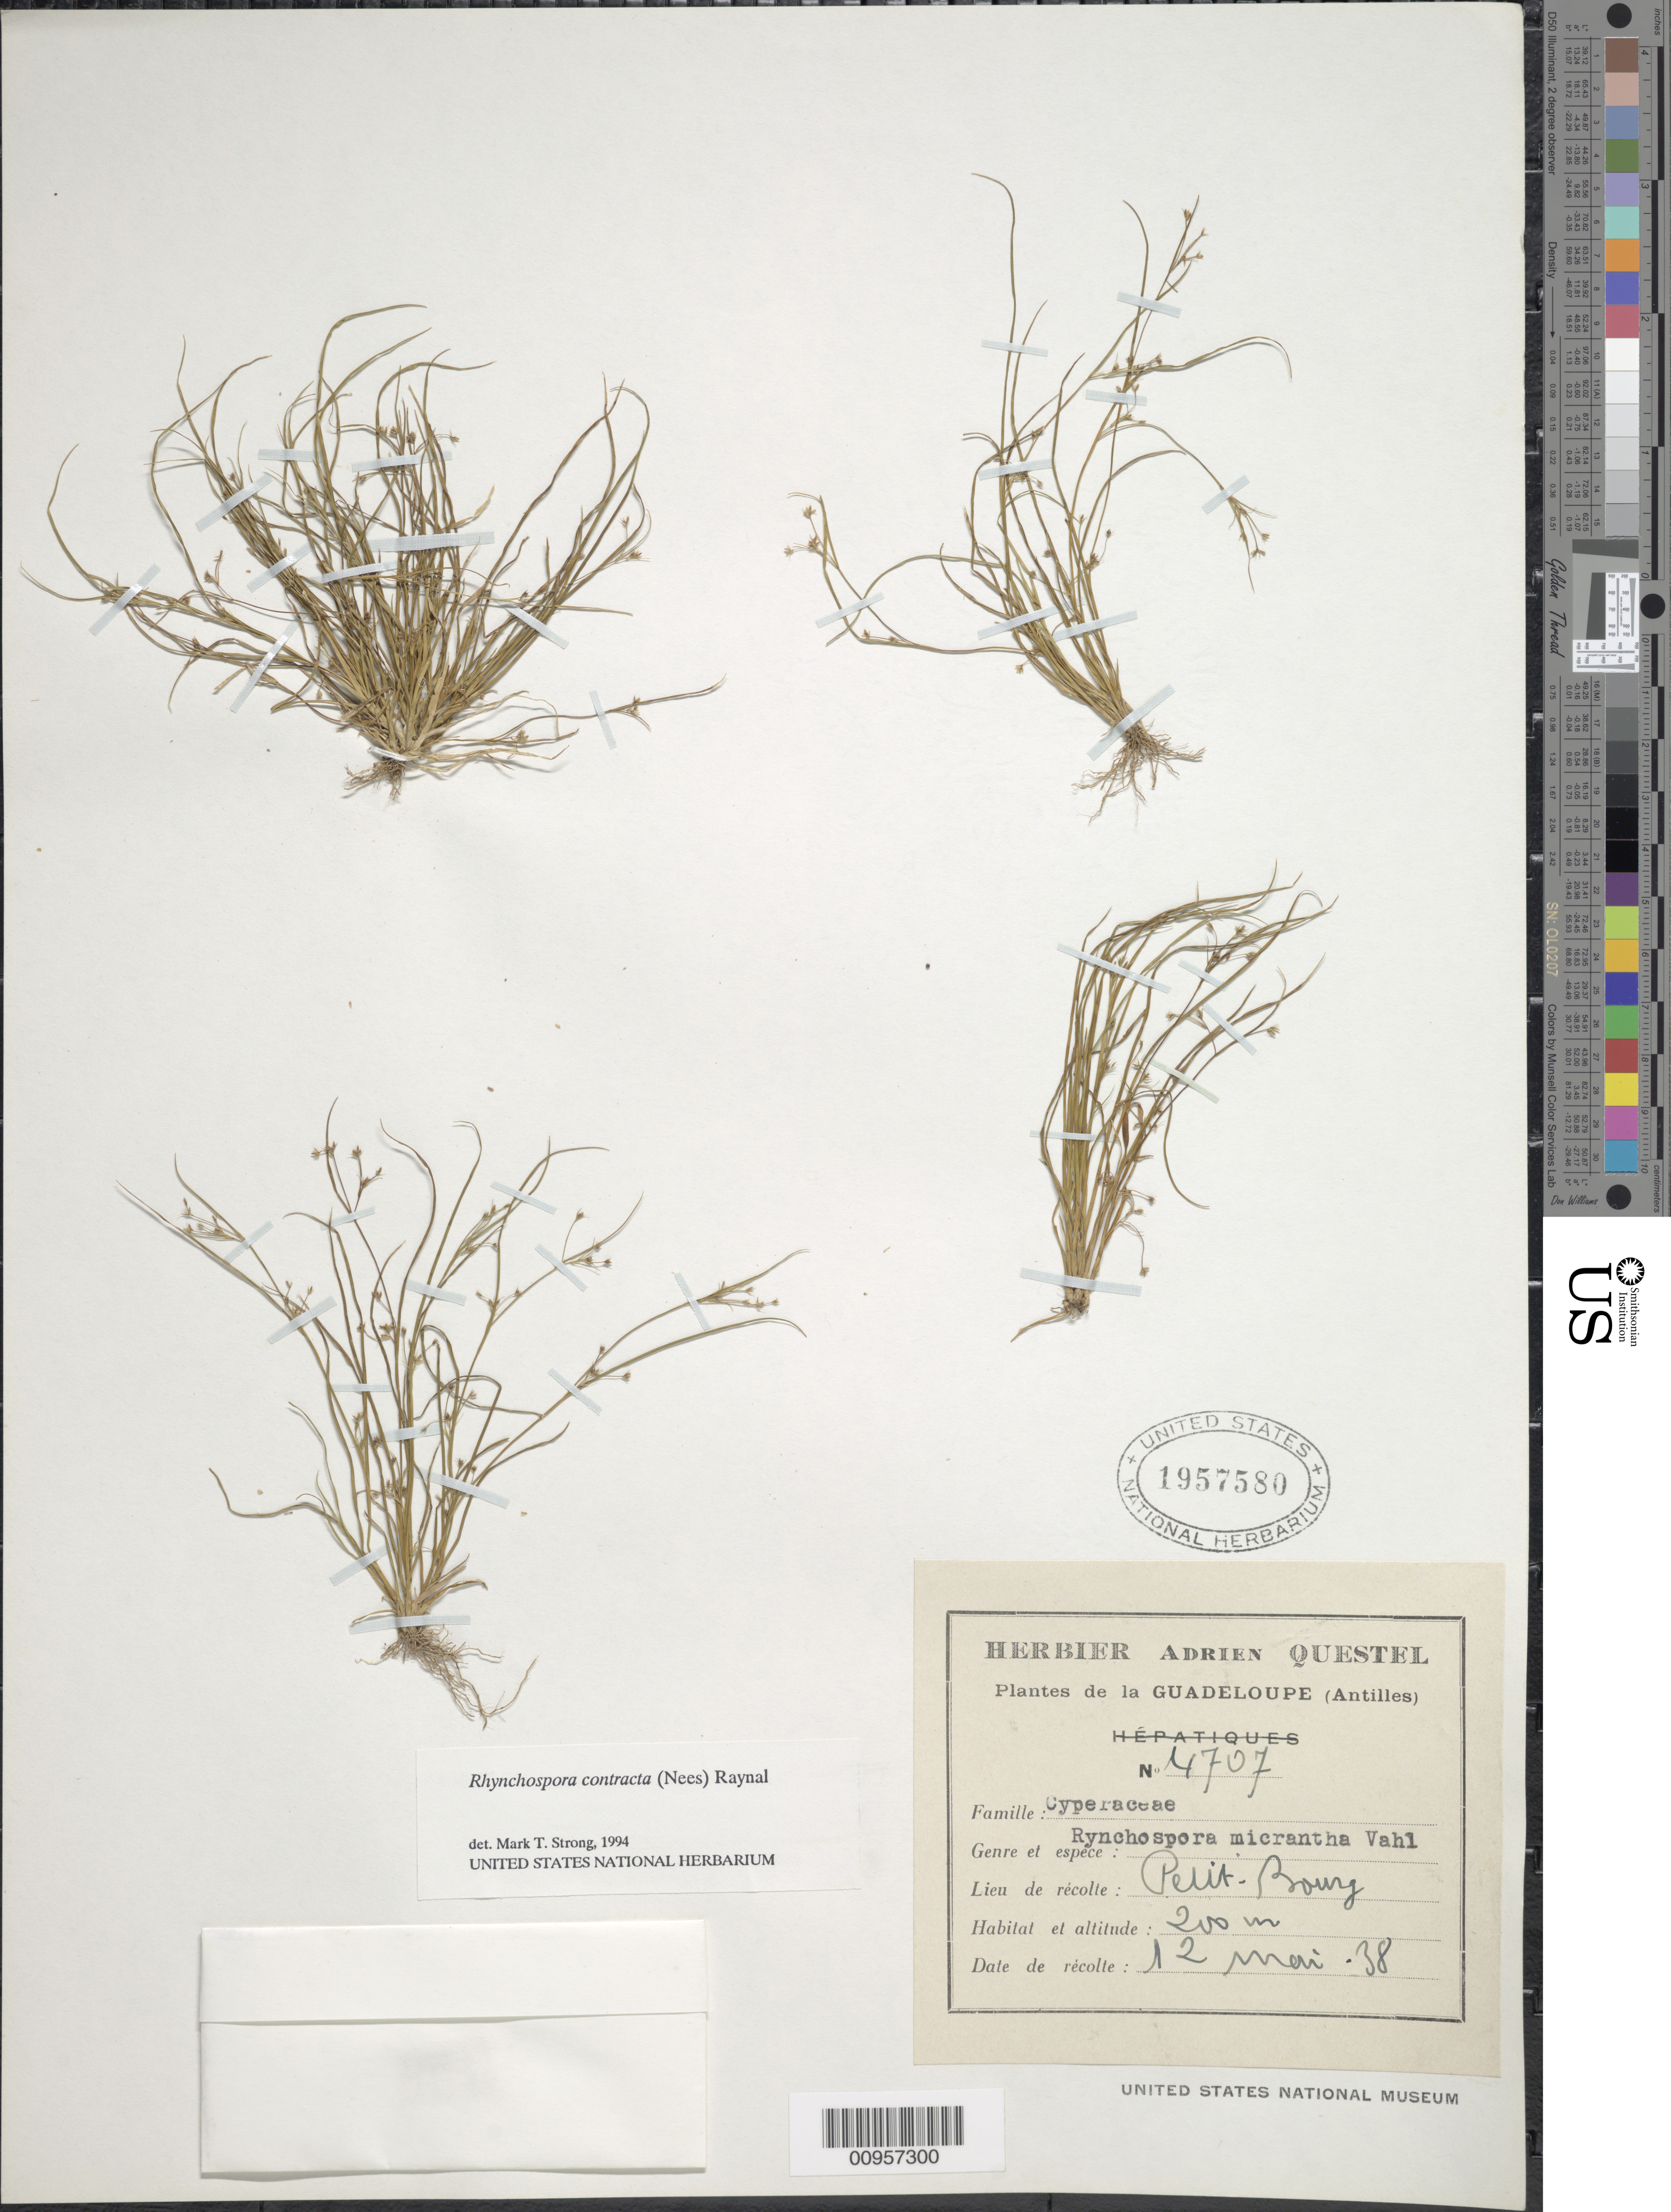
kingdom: Plantae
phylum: Tracheophyta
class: Liliopsida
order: Poales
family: Cyperaceae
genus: Rhynchospora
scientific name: Rhynchospora contracta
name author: (Nees) J. Raynal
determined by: Strong, M. T., (US), Smithsonian Institution - National Museum of Natural History (UNITED STATES)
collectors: A. Questel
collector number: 4707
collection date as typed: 12 May 1938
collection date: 1938-05-12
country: Guadeloupe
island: Basse Terre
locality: Petit Bourg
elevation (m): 200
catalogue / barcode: US 1957580